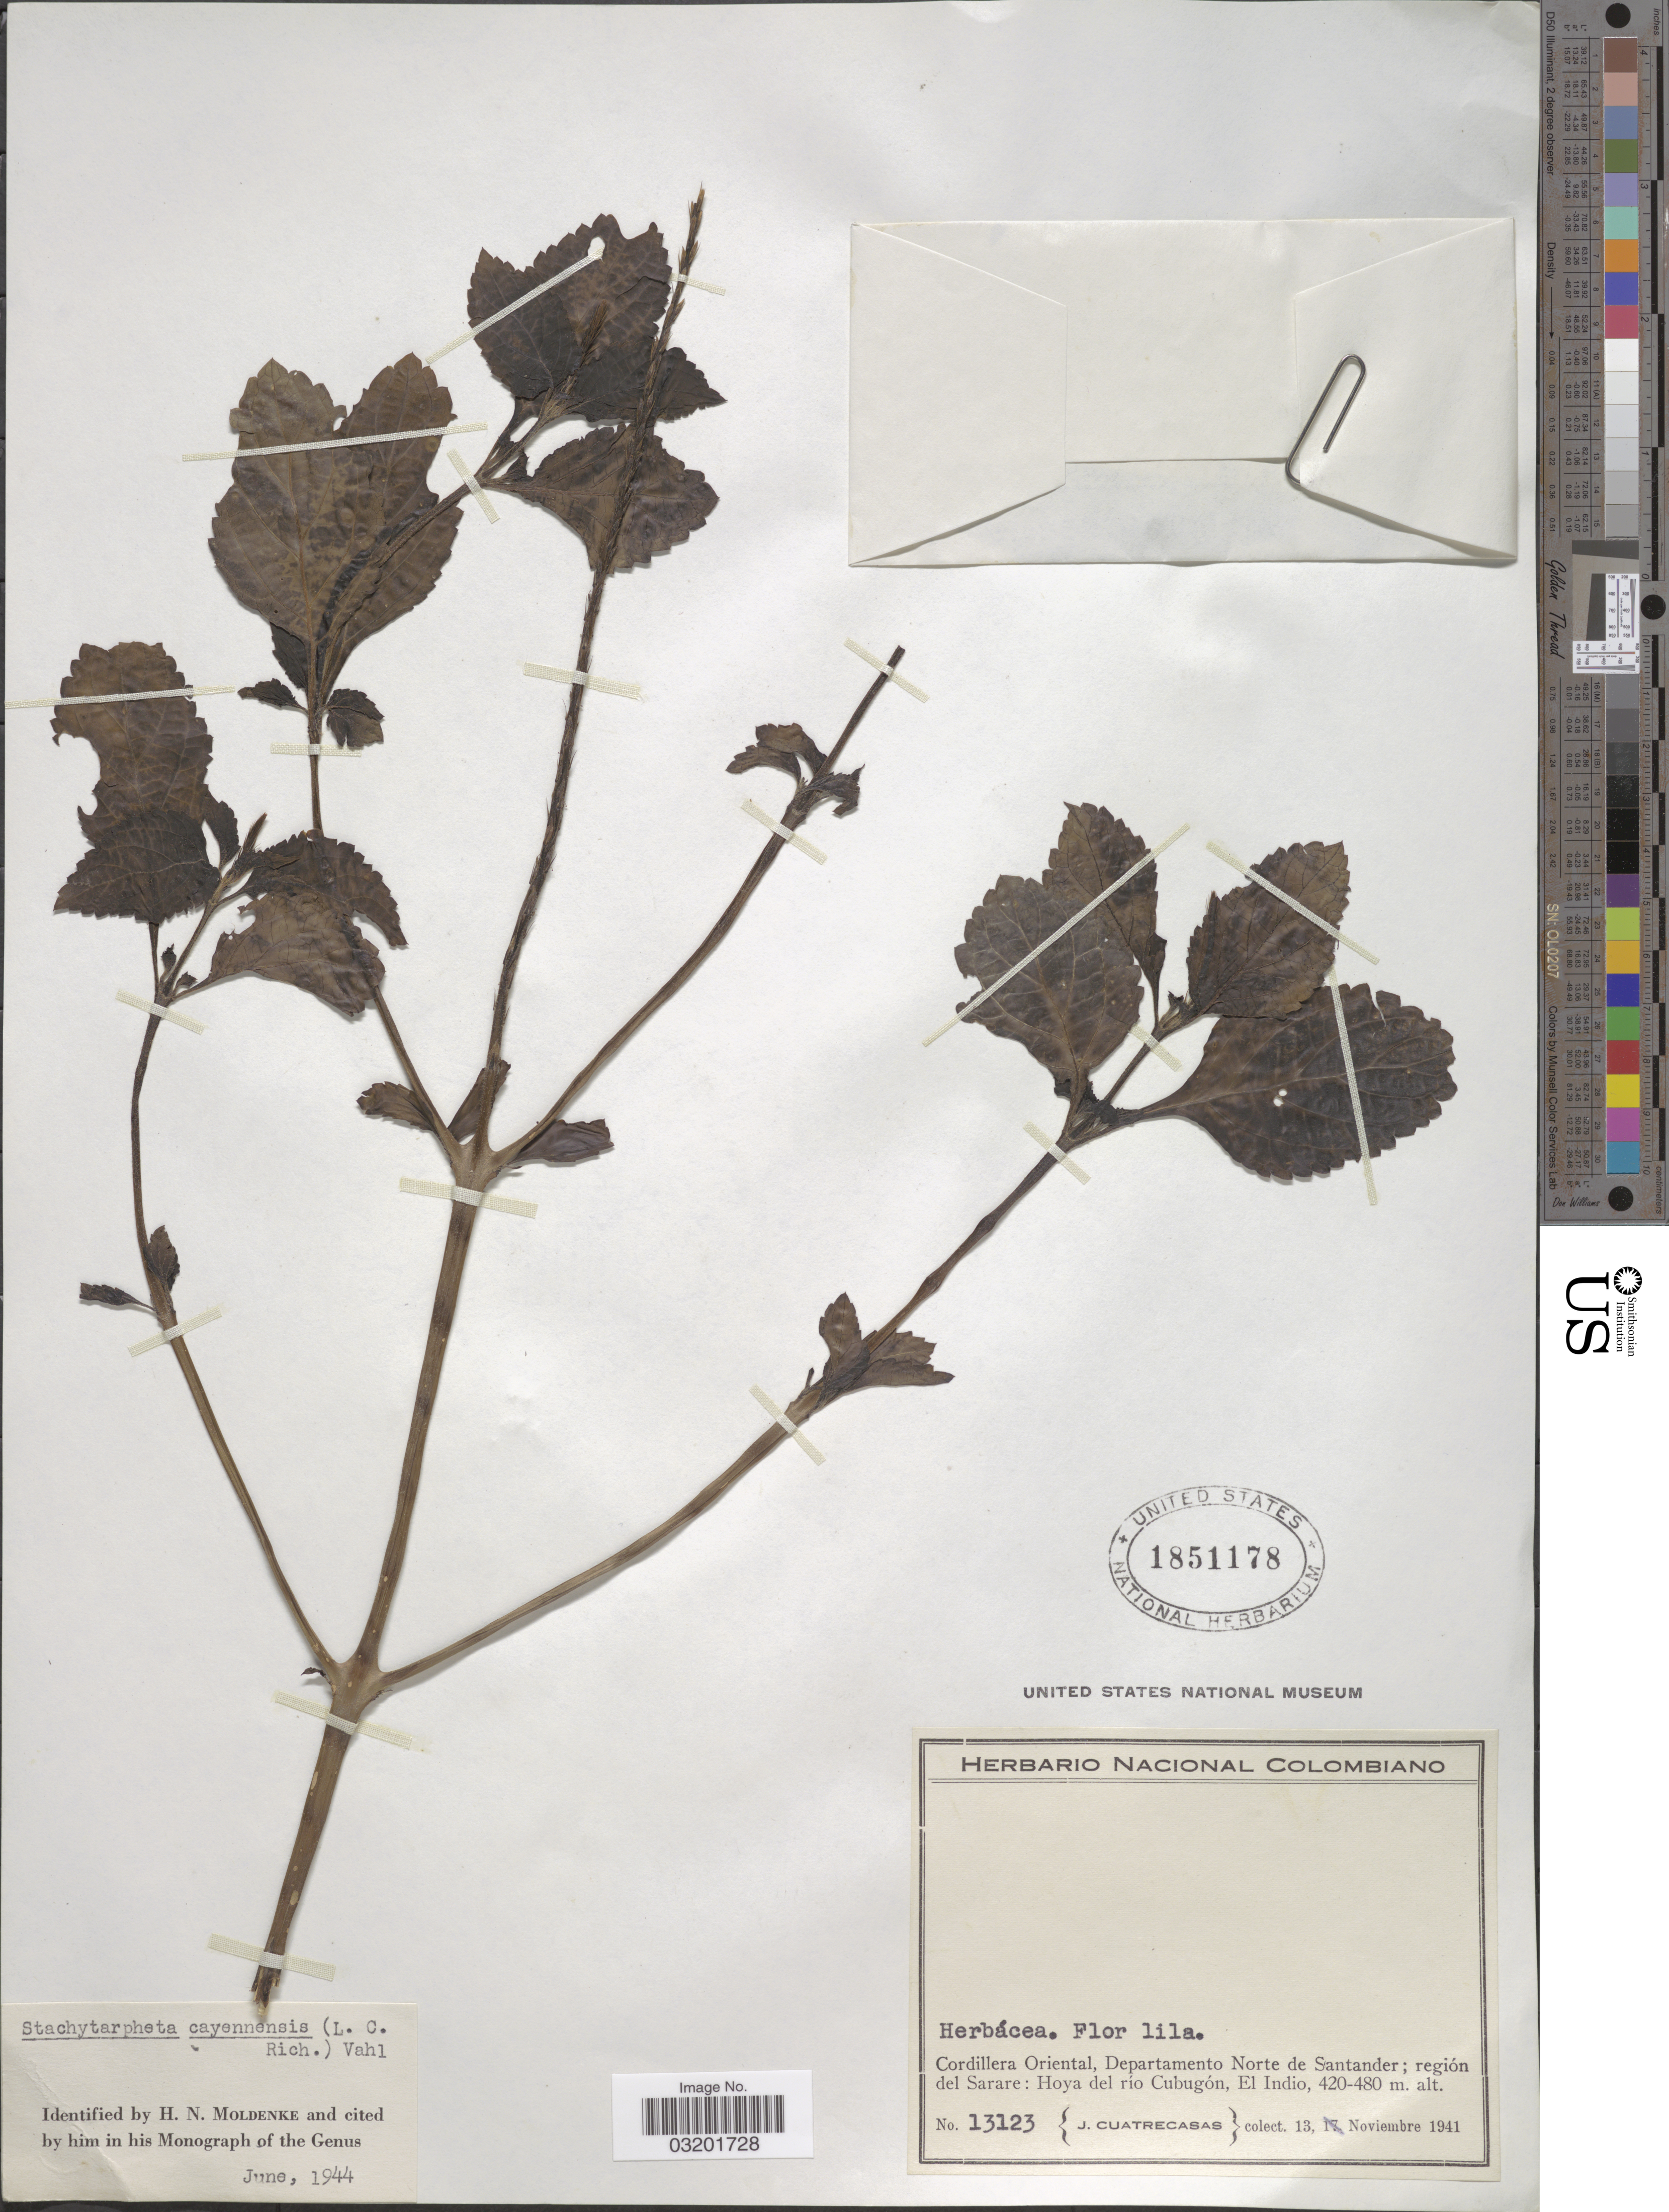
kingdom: Plantae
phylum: Tracheophyta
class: Magnoliopsida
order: Lamiales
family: Verbenaceae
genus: Stachytarpheta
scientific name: Stachytarpheta cayennensis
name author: (Rich.) Vahl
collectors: J. Cuatrecasas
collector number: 13123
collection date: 1941-11-13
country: Colombia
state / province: Norte de Santander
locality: Cordillera Oriental, Departamento Norte de Santander; región del Sarare: Hoya del río Cubugón, El Indio.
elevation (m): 420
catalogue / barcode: US 1851178